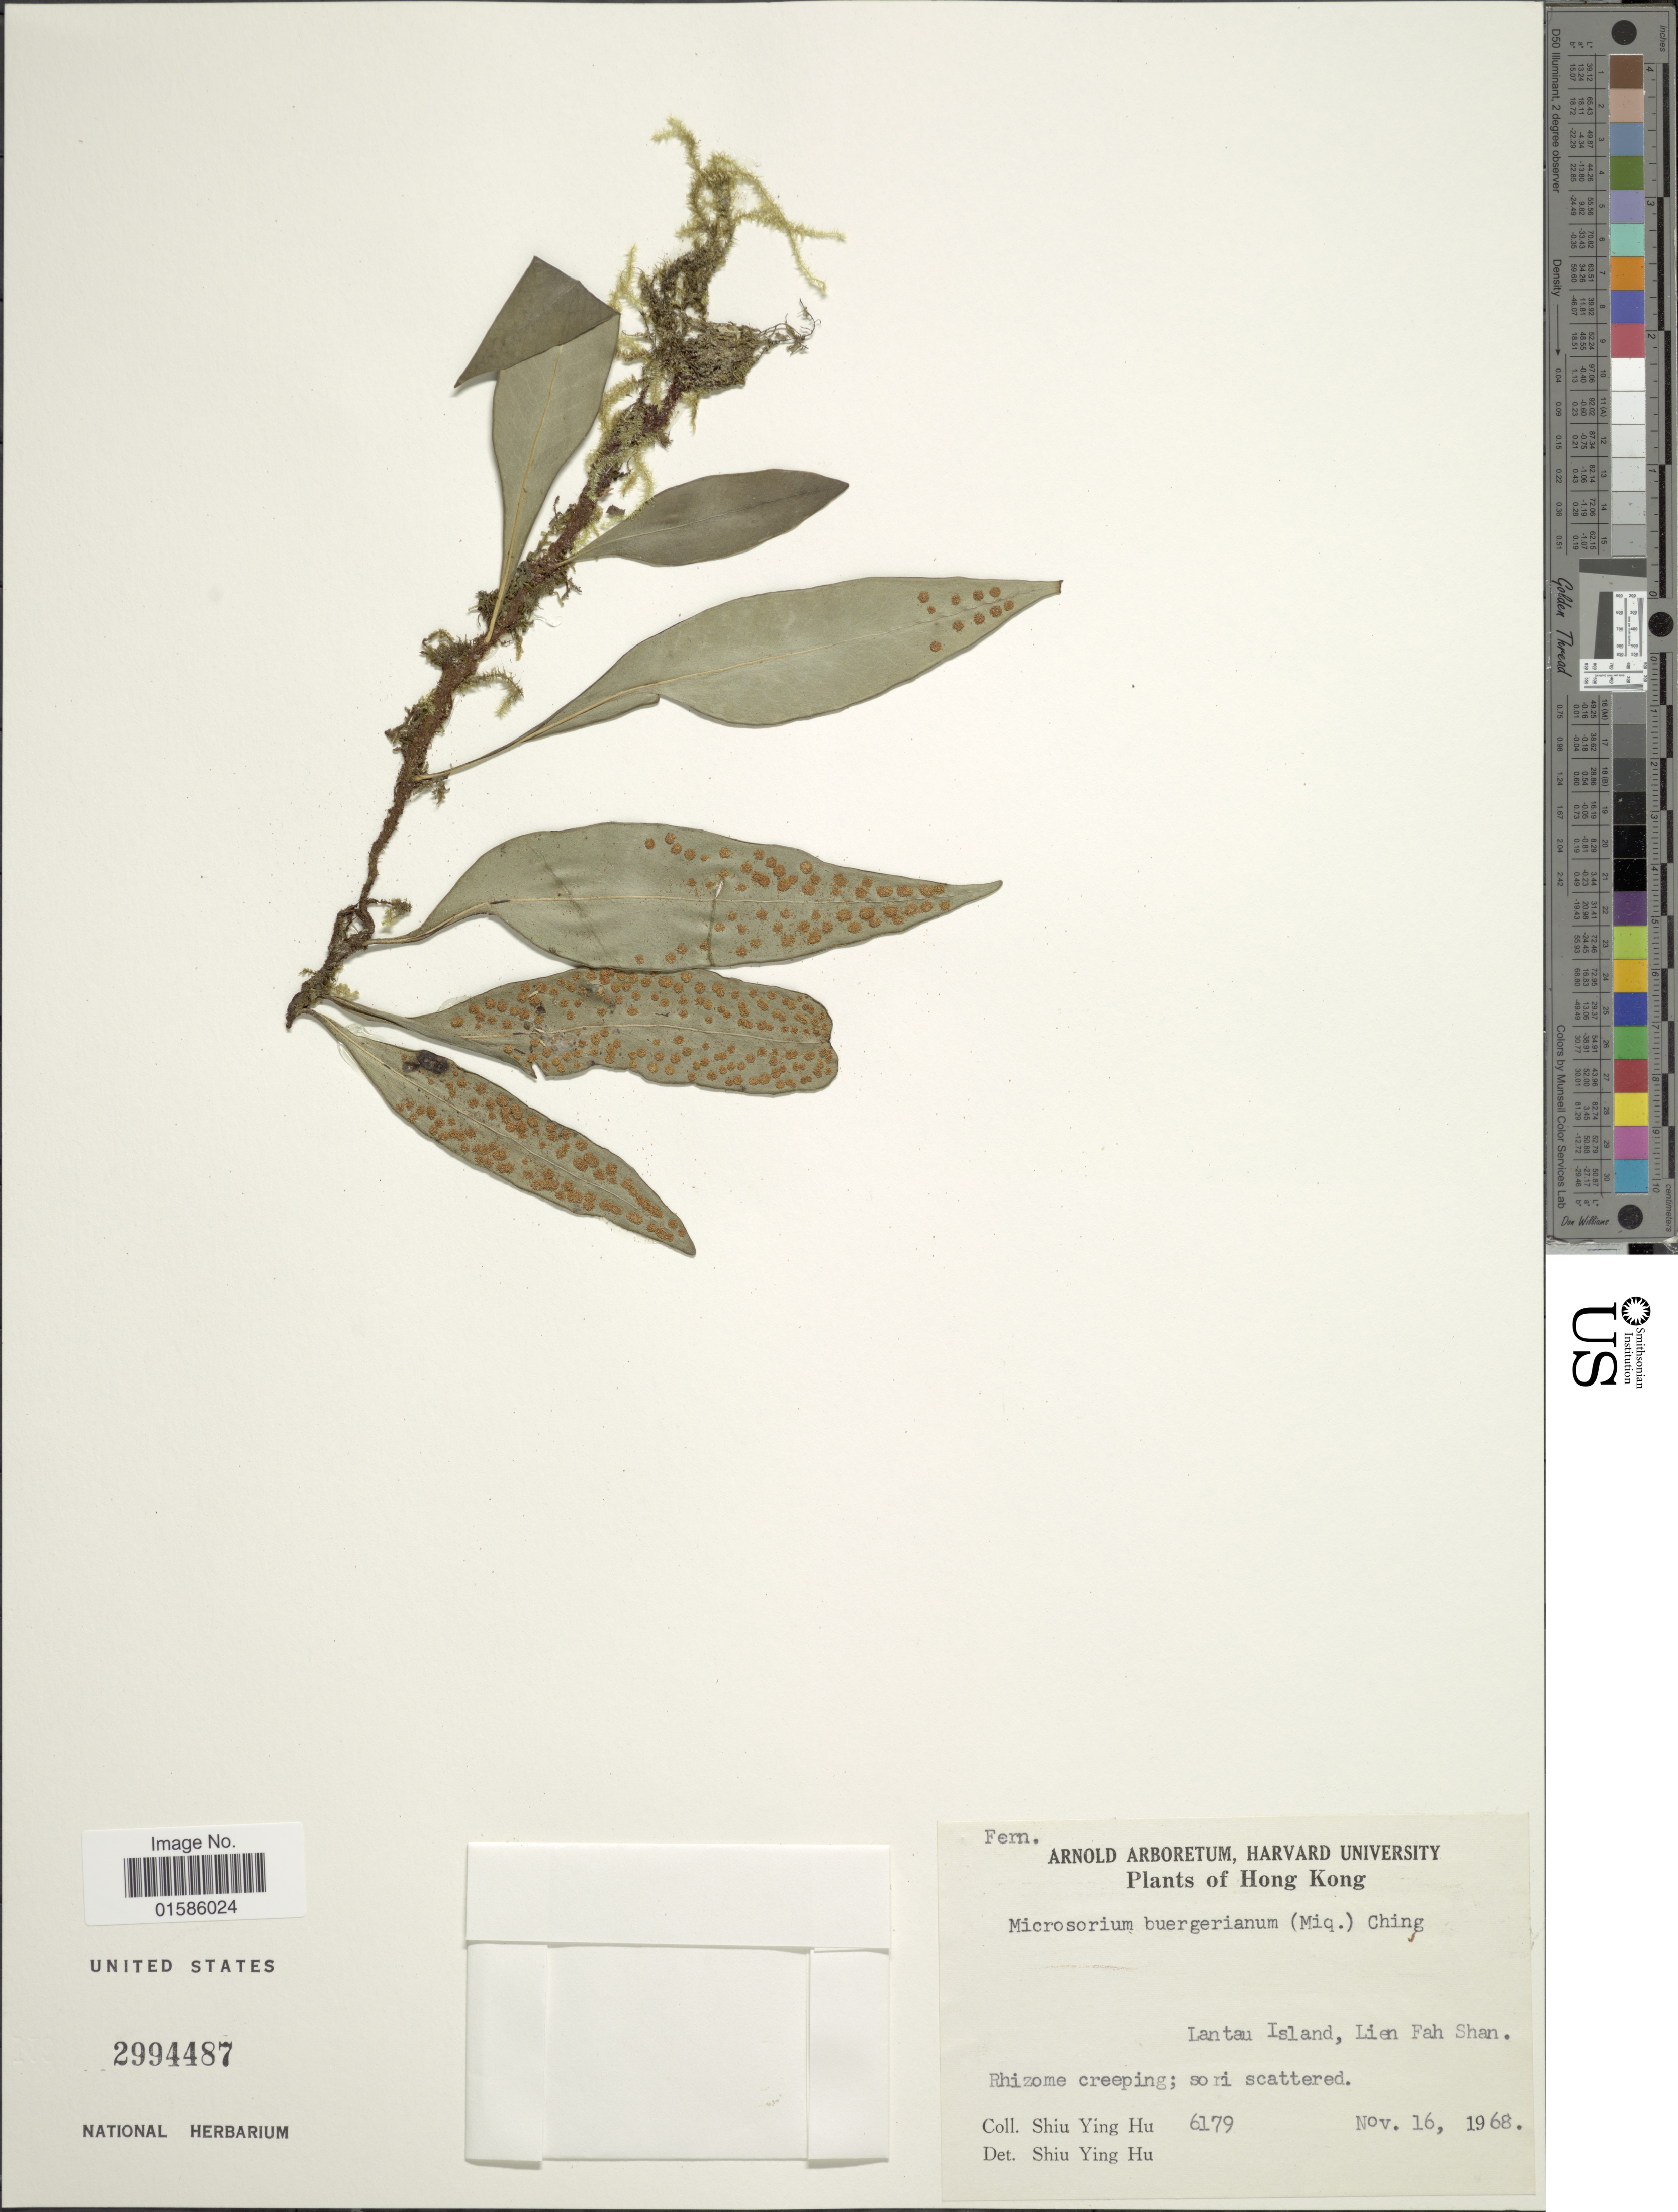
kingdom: Plantae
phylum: Tracheophyta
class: Polypodiopsida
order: Polypodiales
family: Polypodiaceae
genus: Microsorum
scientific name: Microsorum ningpoensis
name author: (Baker)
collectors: S. Y. Hu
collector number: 6179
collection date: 1968-11-16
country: China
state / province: Hong Kong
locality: Lantau Island, Lien Fah Shan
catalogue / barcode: US 2994487